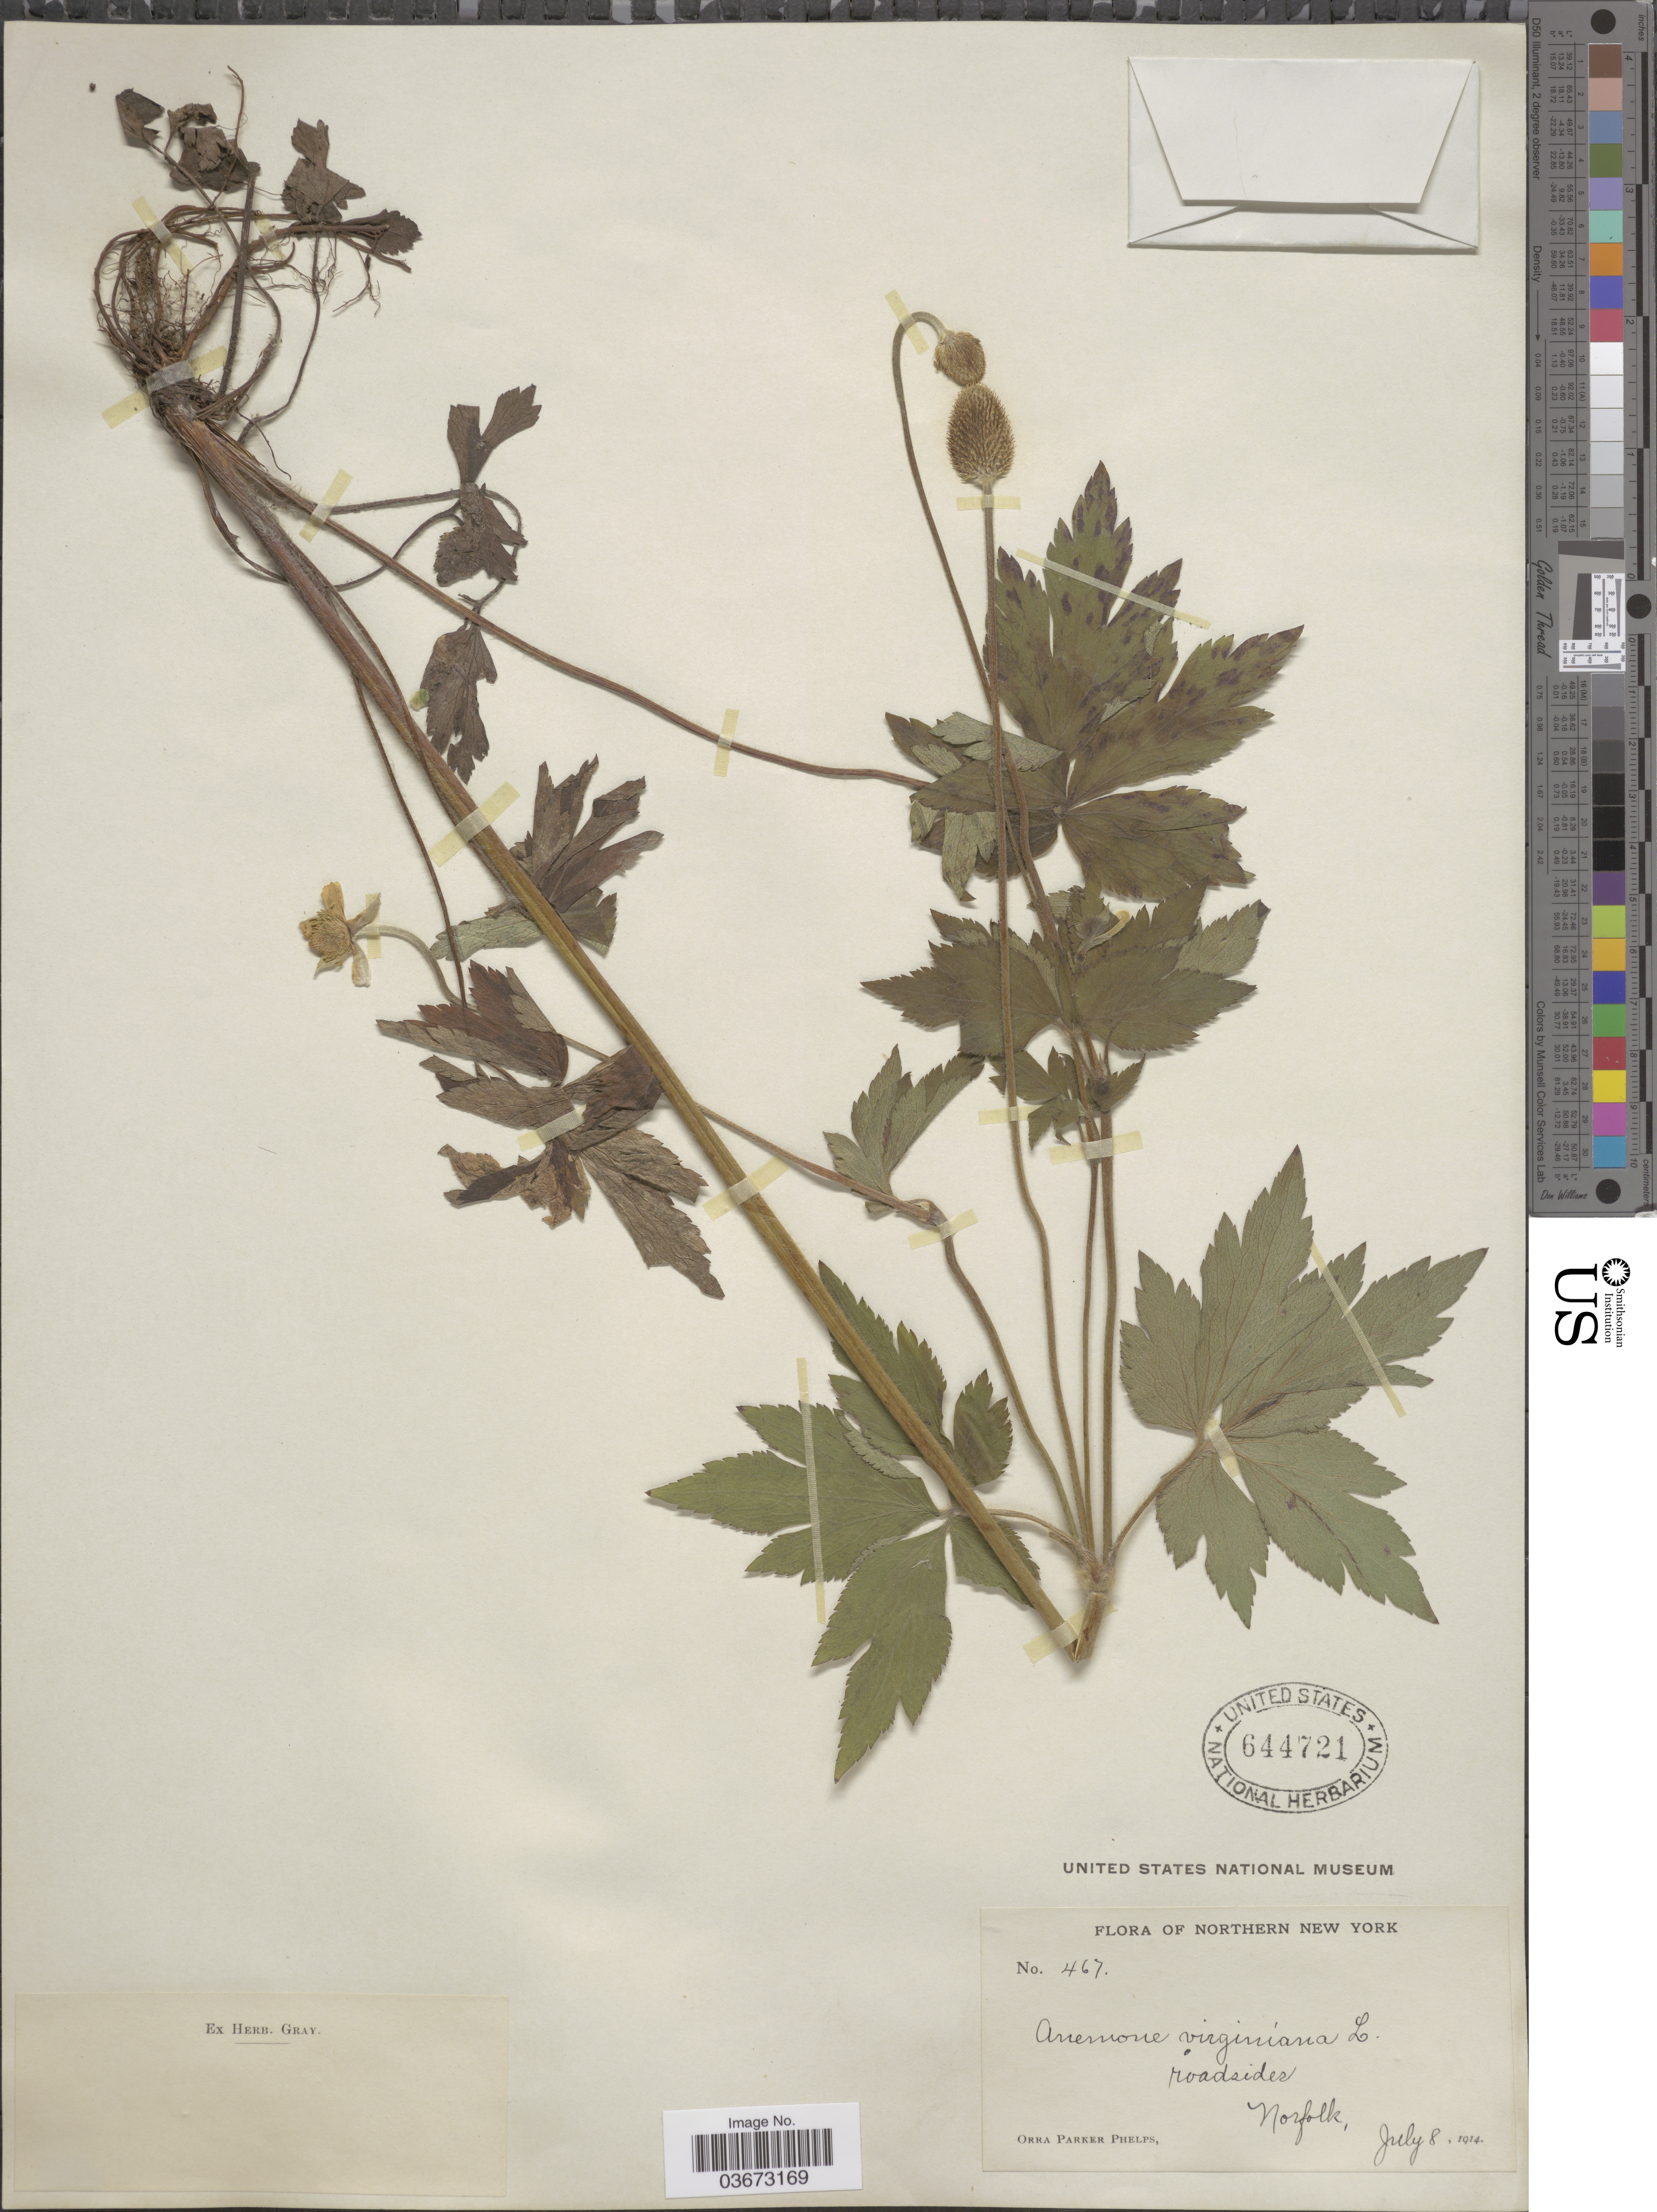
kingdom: Plantae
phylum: Tracheophyta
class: Magnoliopsida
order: Ranunculales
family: Ranunculaceae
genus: Anemone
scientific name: Anemone virginiana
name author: L.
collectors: O. P. Phelps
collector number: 467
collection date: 1914-07-08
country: United States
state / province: New York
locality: Northern New York. Roadsides. Norfolk.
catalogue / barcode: US 644721